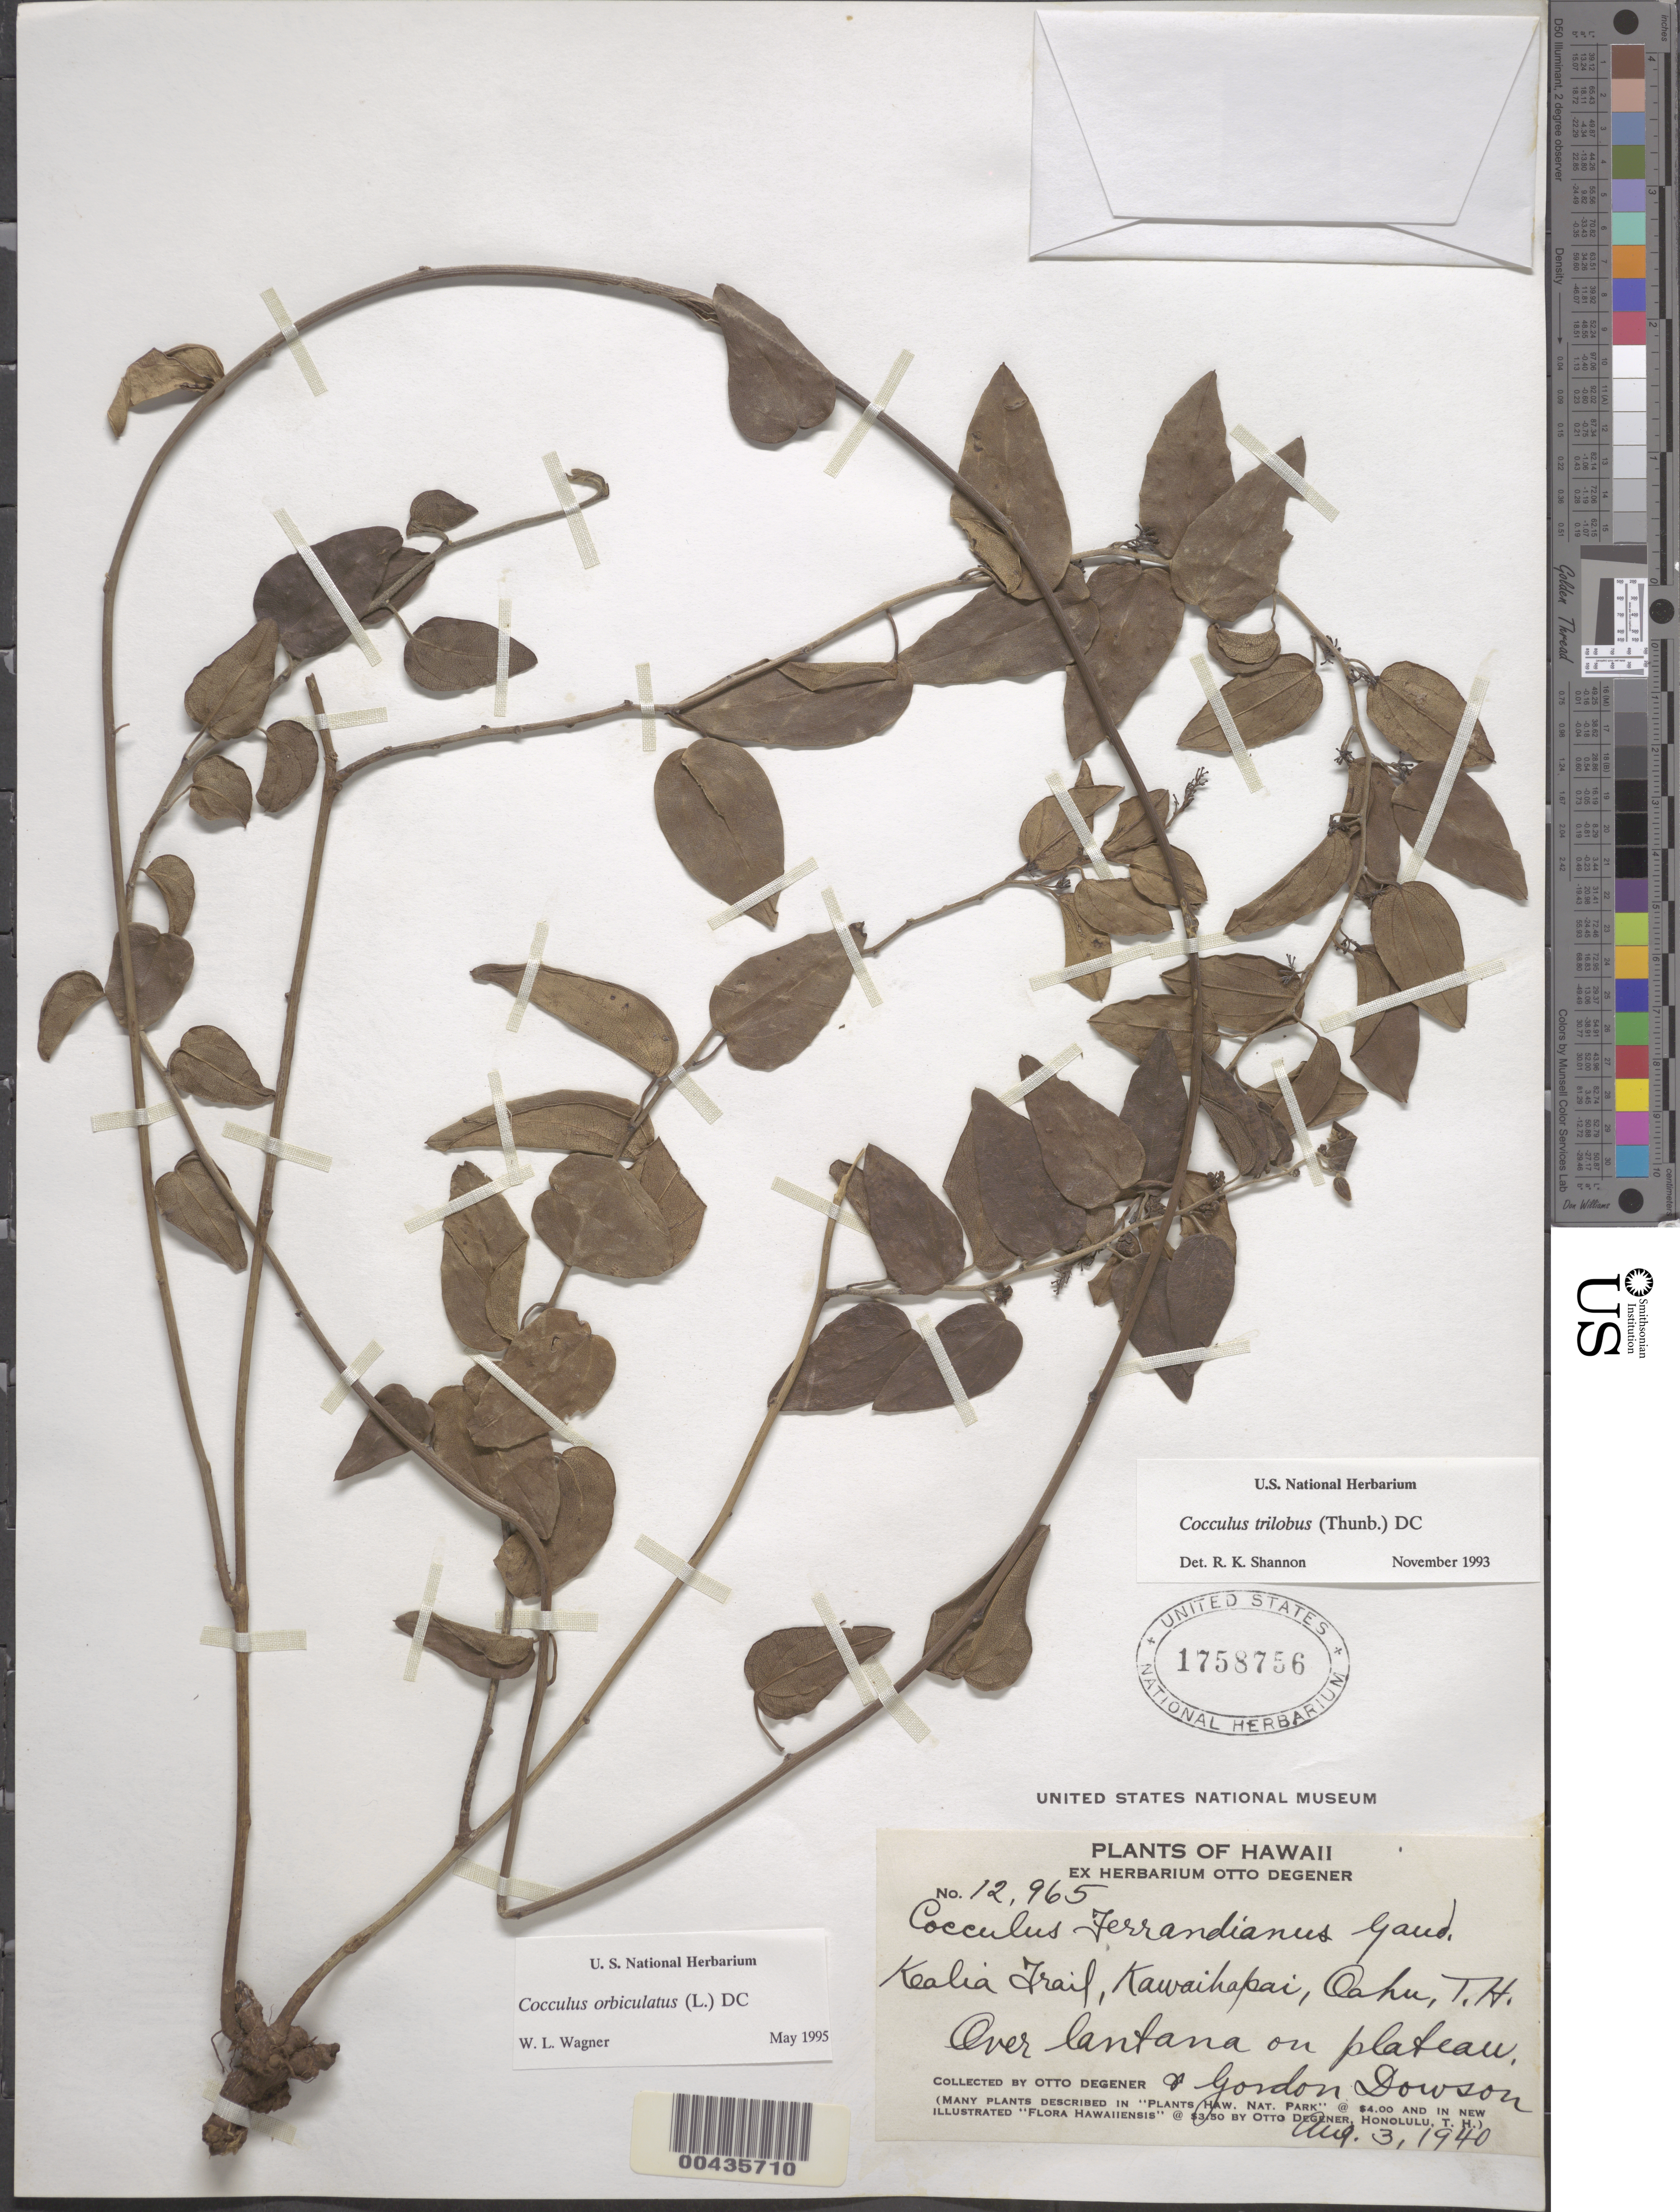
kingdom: Plantae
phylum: Tracheophyta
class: Magnoliopsida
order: Ranunculales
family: Menispermaceae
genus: Cocculus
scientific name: Cocculus orbiculatus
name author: (L.) DC.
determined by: Wagner, W. L., (BOT), Smithsonian Institution - National Museum of Natural History (UNITED STATES)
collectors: O. Degener & G. Dowson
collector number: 12965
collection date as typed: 3 Aug 1940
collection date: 1940-08-03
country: United States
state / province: Hawaii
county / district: Honolulu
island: Oahu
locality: Kealia Trail, Kawaihapai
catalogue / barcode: US 1758756